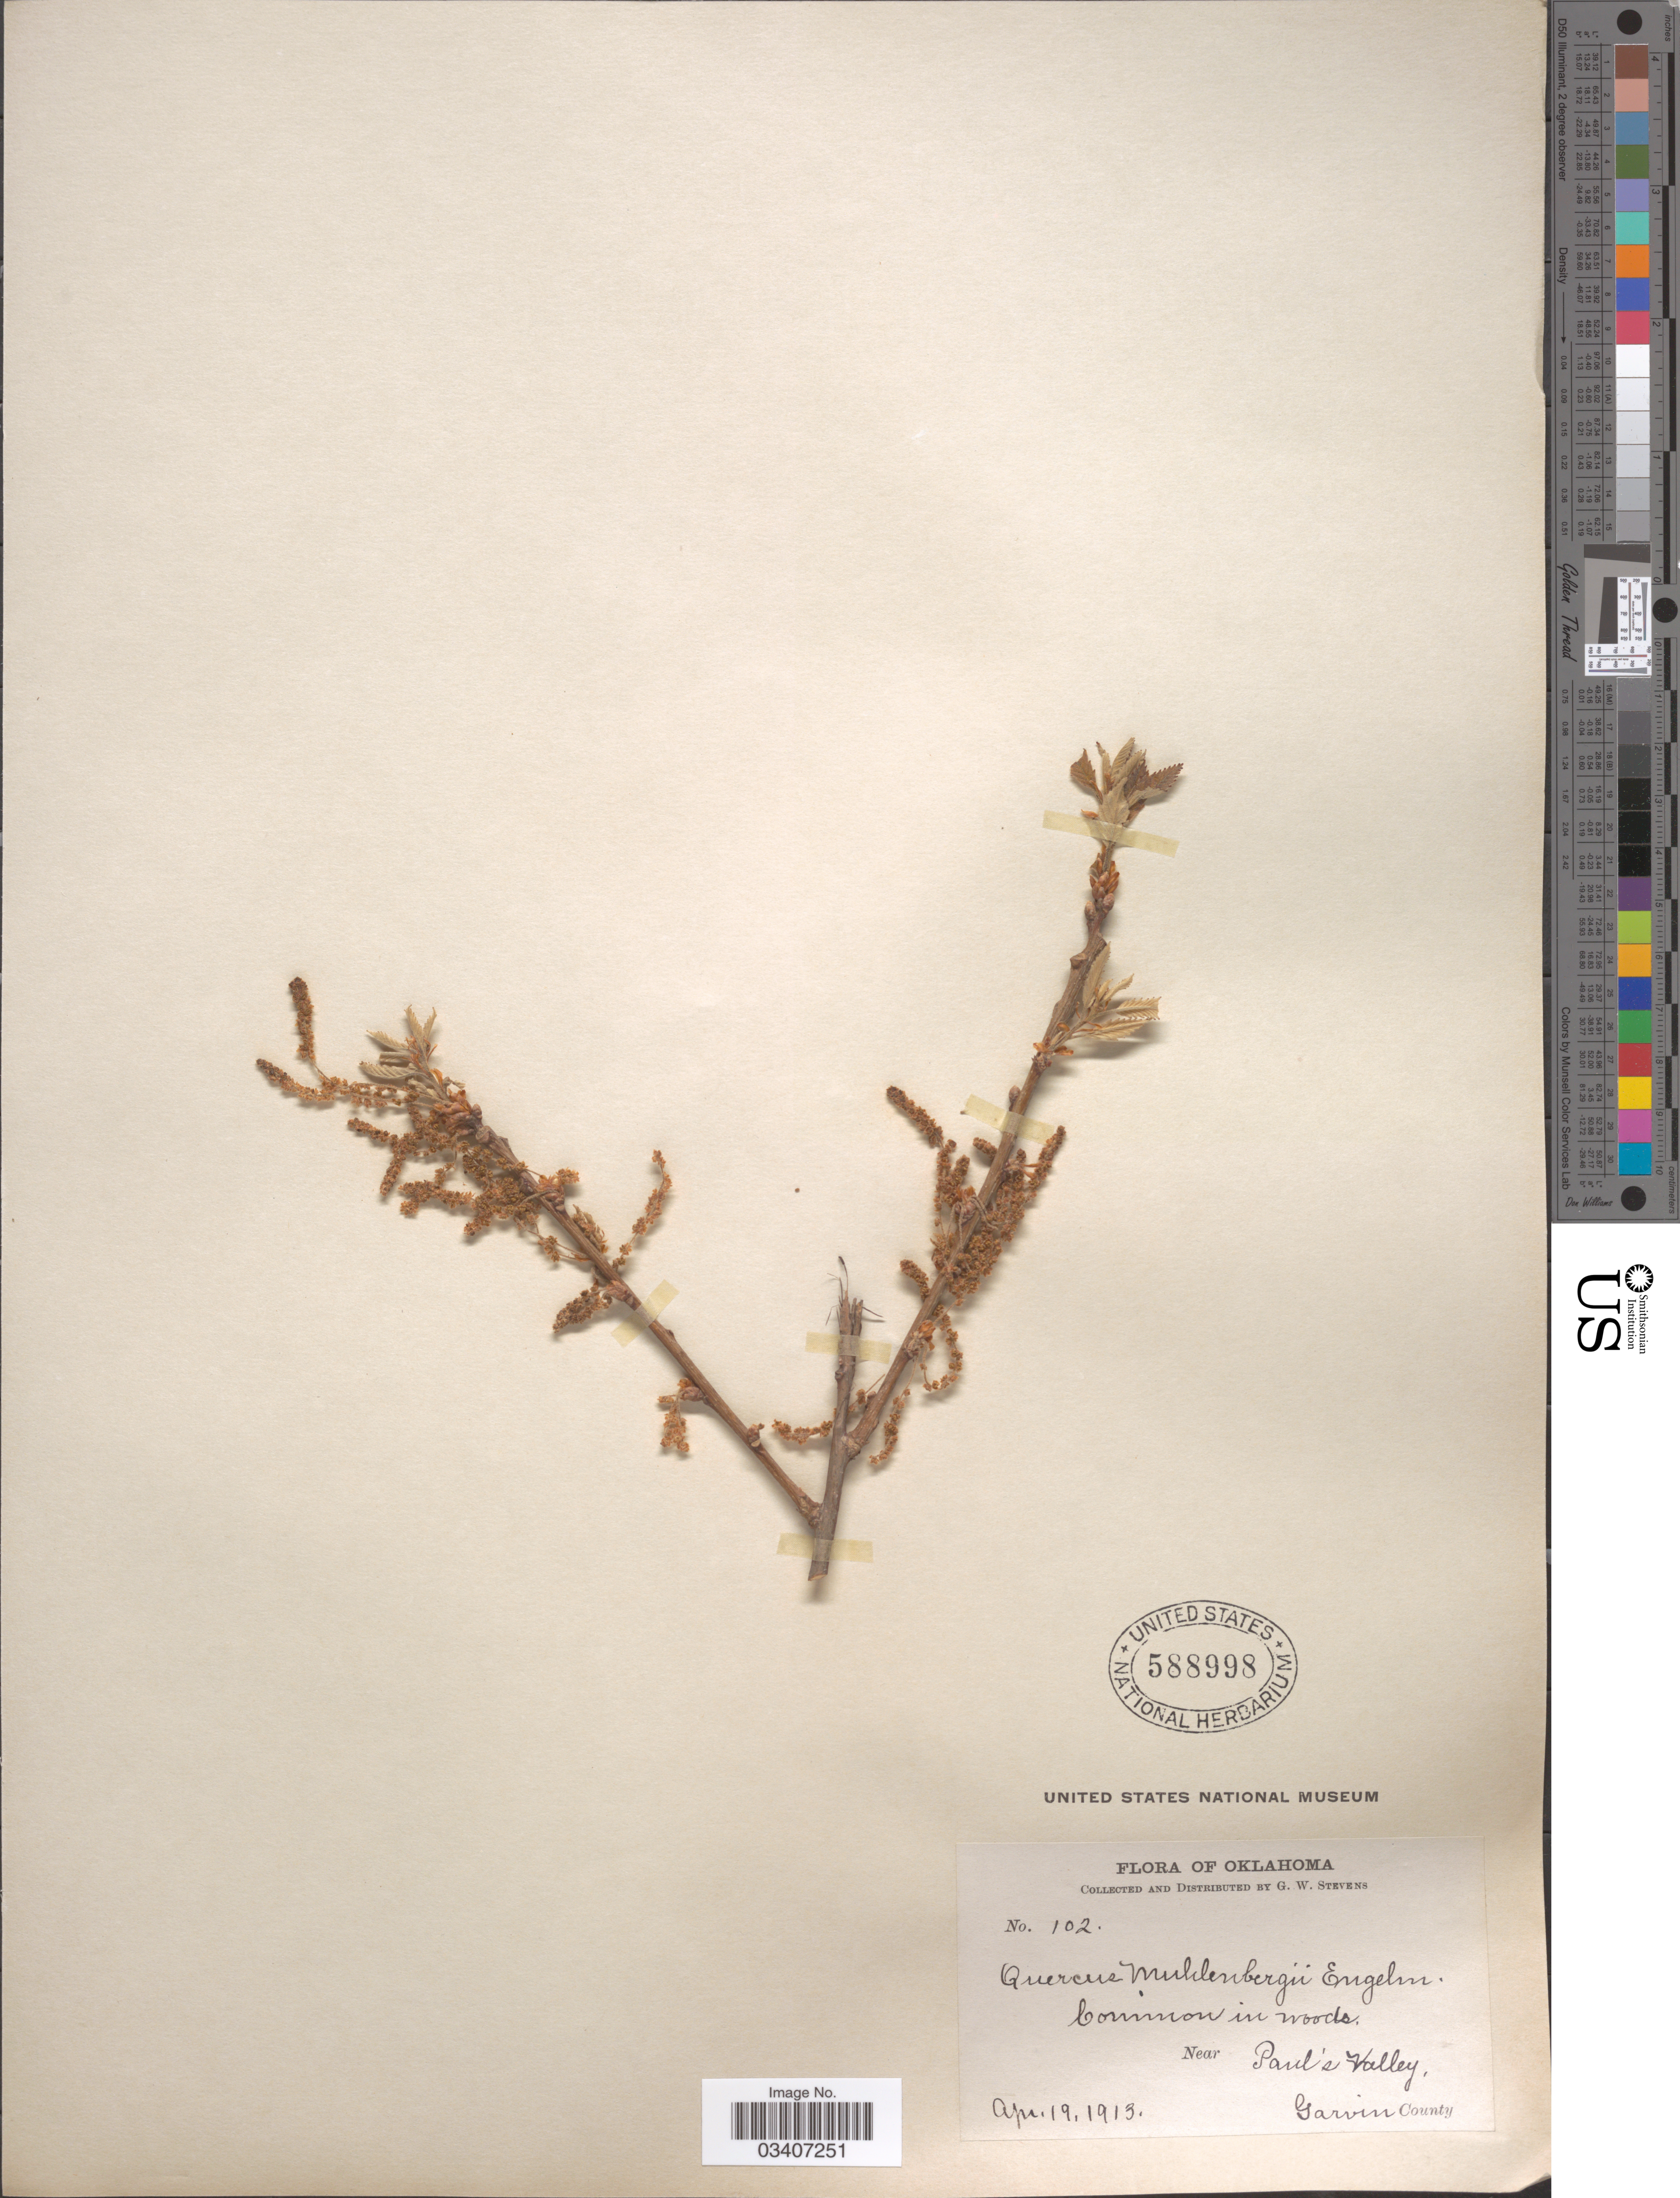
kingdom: Plantae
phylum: Tracheophyta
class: Magnoliopsida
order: Fagales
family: Fagaceae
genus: Quercus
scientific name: Quercus muehlenbergii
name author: Engelm.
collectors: G. W. Stevens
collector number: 102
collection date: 1913-04-19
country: United States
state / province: Oklahoma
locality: Near Paul's Valley.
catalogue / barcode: US 588998